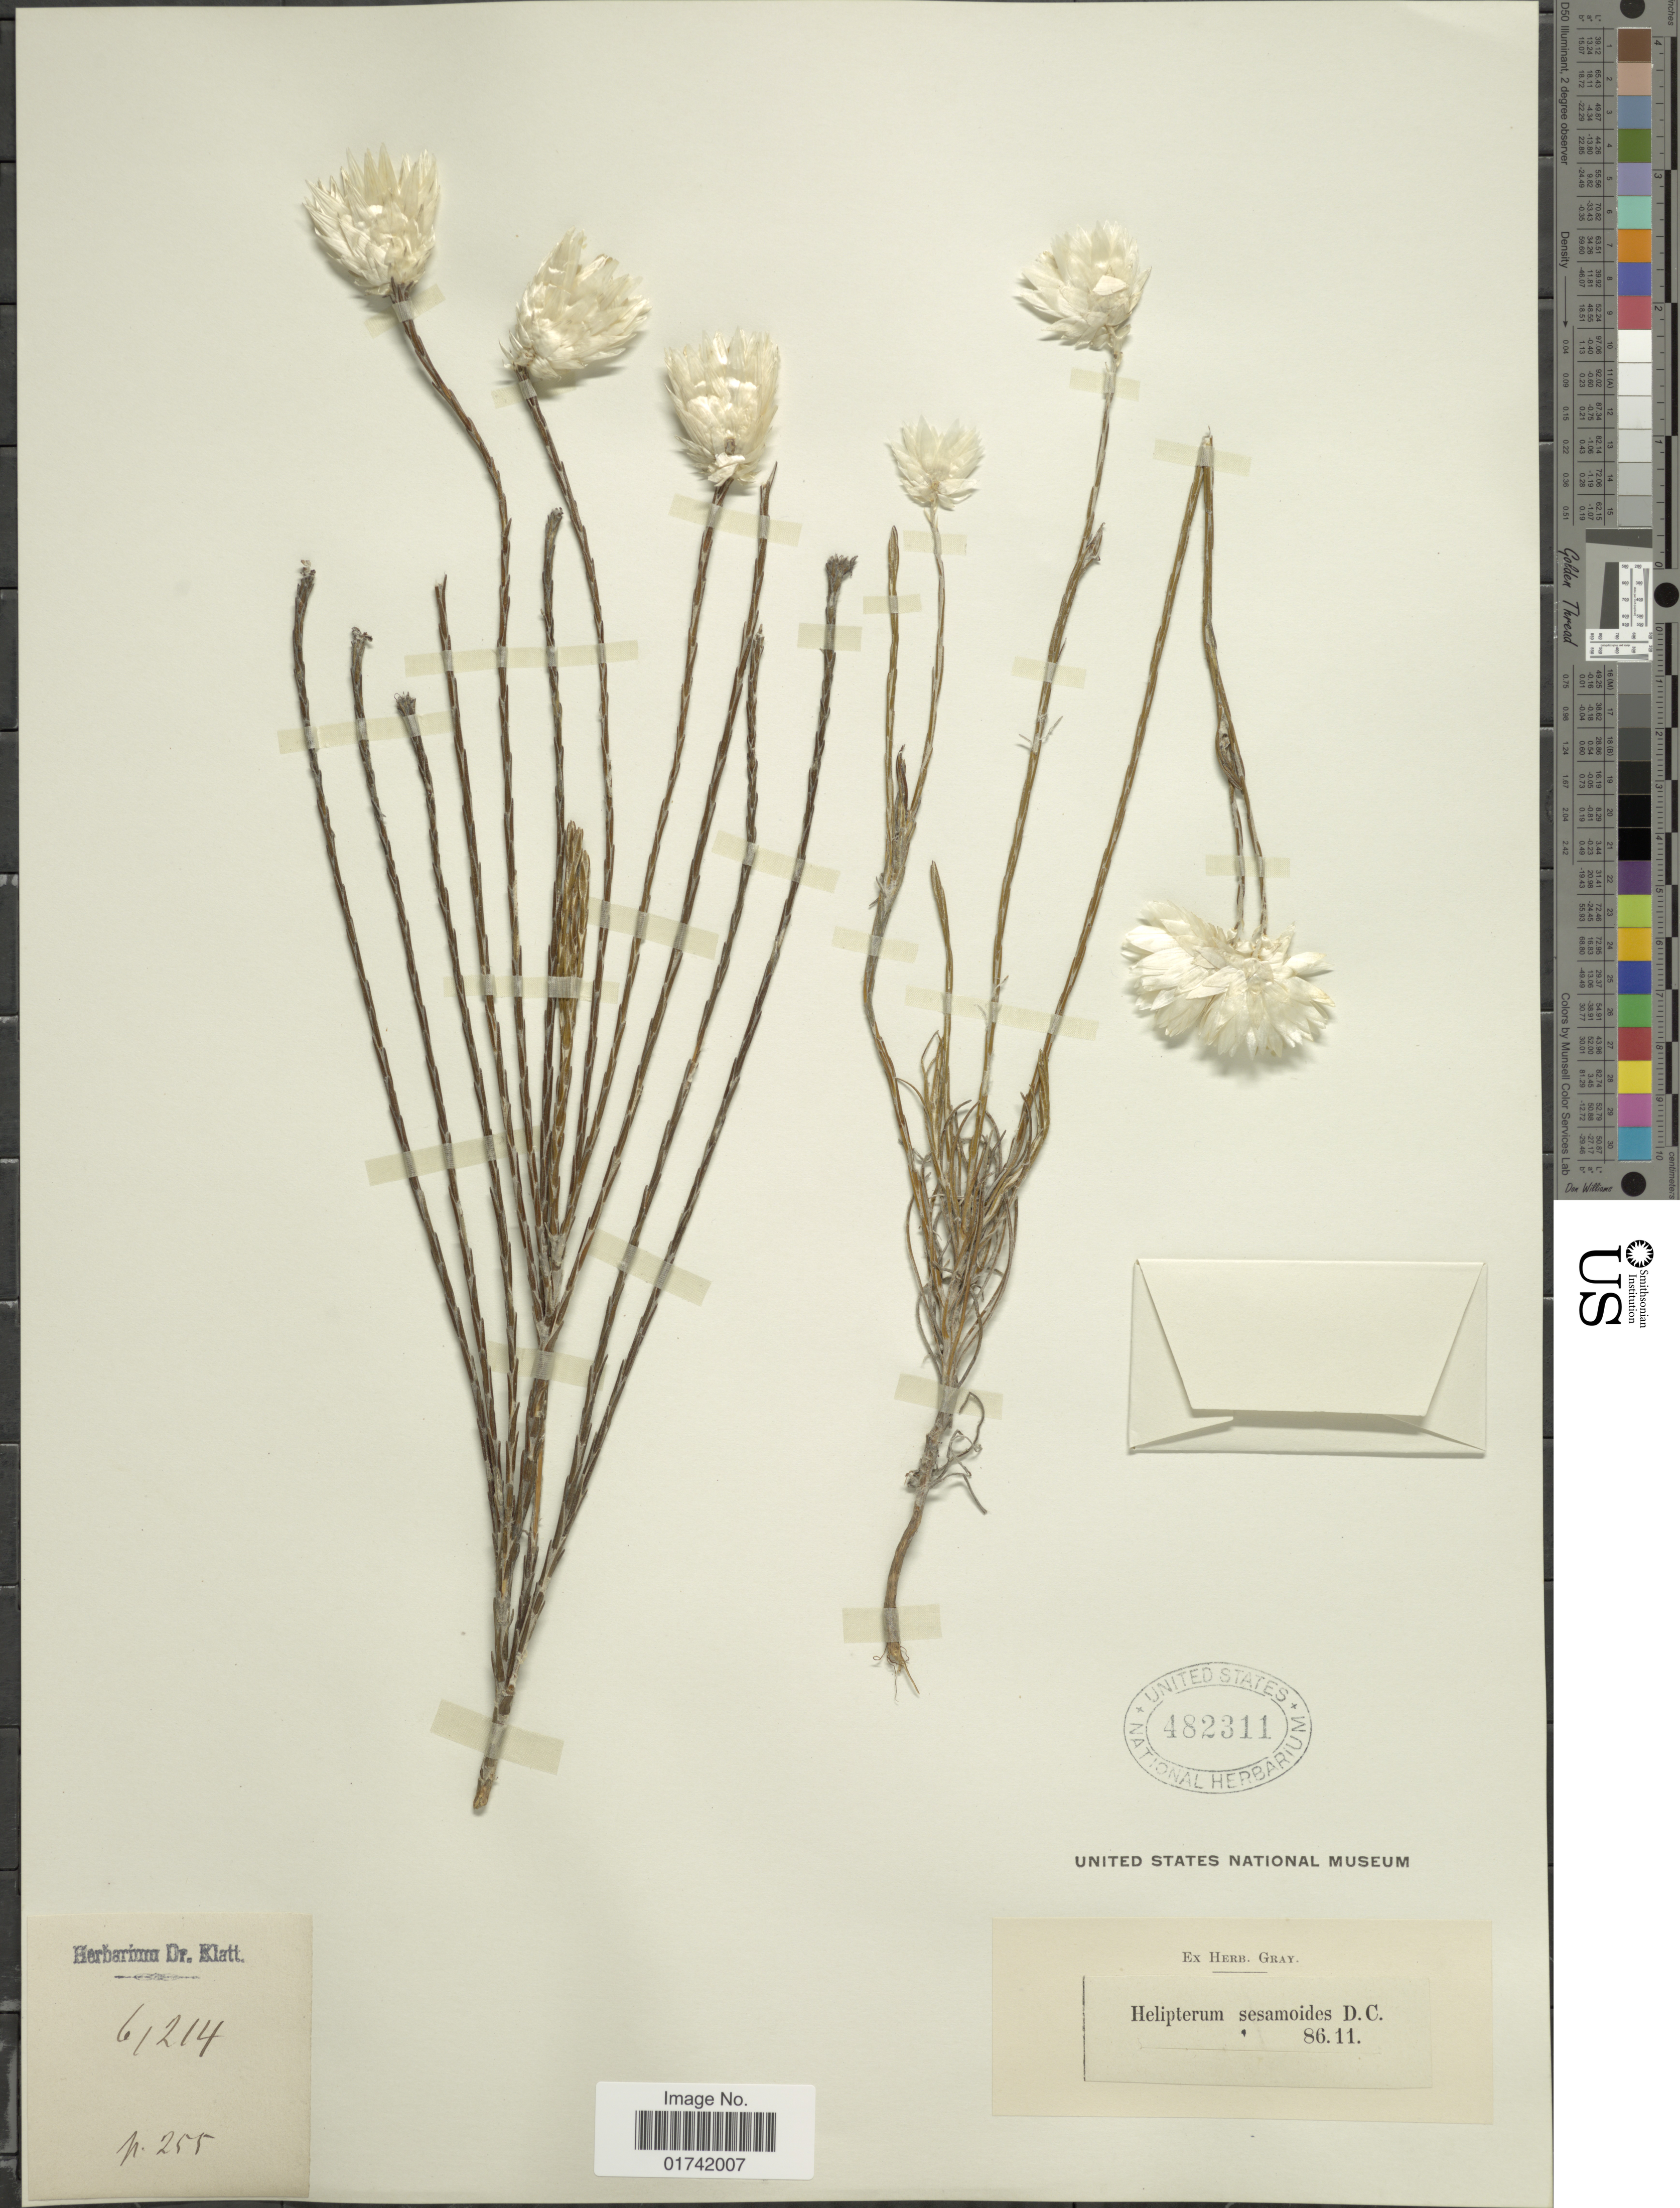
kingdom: Plantae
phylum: Tracheophyta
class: Magnoliopsida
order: Asterales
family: Asteraceae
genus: Helipterum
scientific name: Helipterum sesamoides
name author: DC.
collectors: ex herb. Gray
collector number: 255*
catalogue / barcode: US 482311